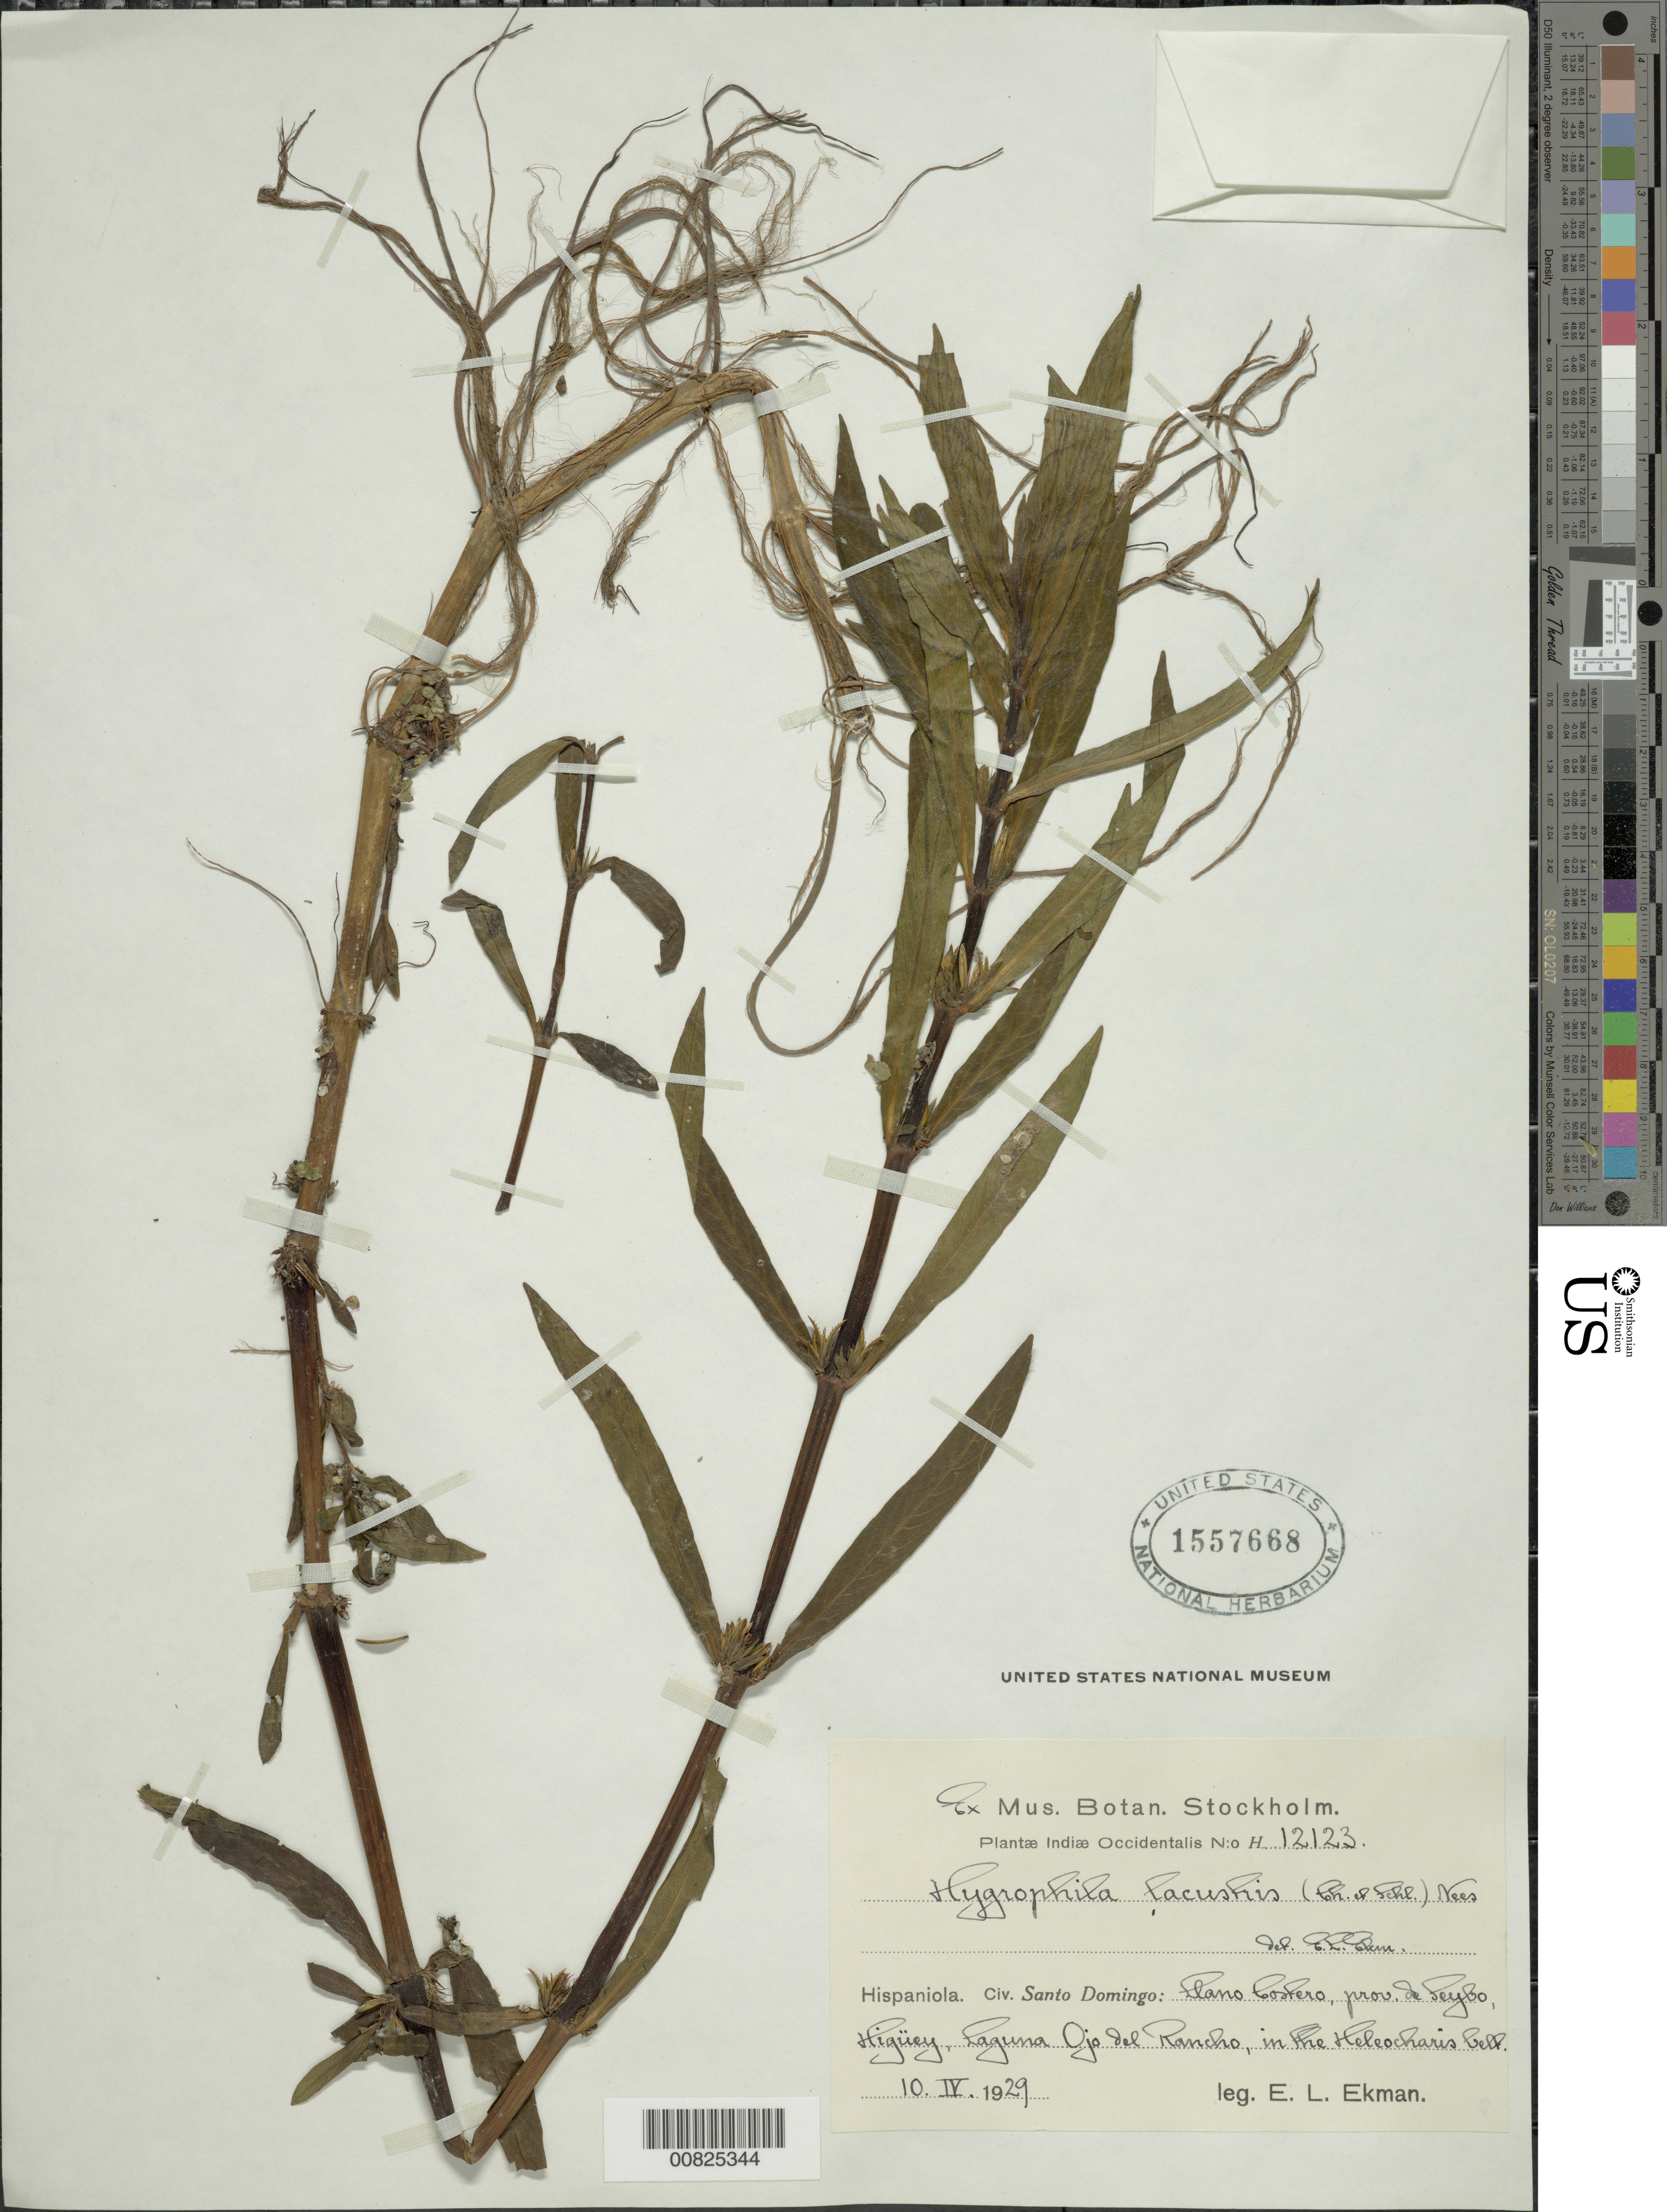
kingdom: Plantae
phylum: Tracheophyta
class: Magnoliopsida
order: Lamiales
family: Acanthaceae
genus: Hygrophila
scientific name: Hygrophila costata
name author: Nees & T. Nees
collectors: E. L. Ekman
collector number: H 12123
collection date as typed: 10 Apr 1929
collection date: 1929-04-10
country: Dominican Republic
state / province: El Seibo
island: Hispaniola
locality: Llano Costero, Higüey, Laguna del Rancho, in the heliocharis belt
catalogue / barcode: US 1557668